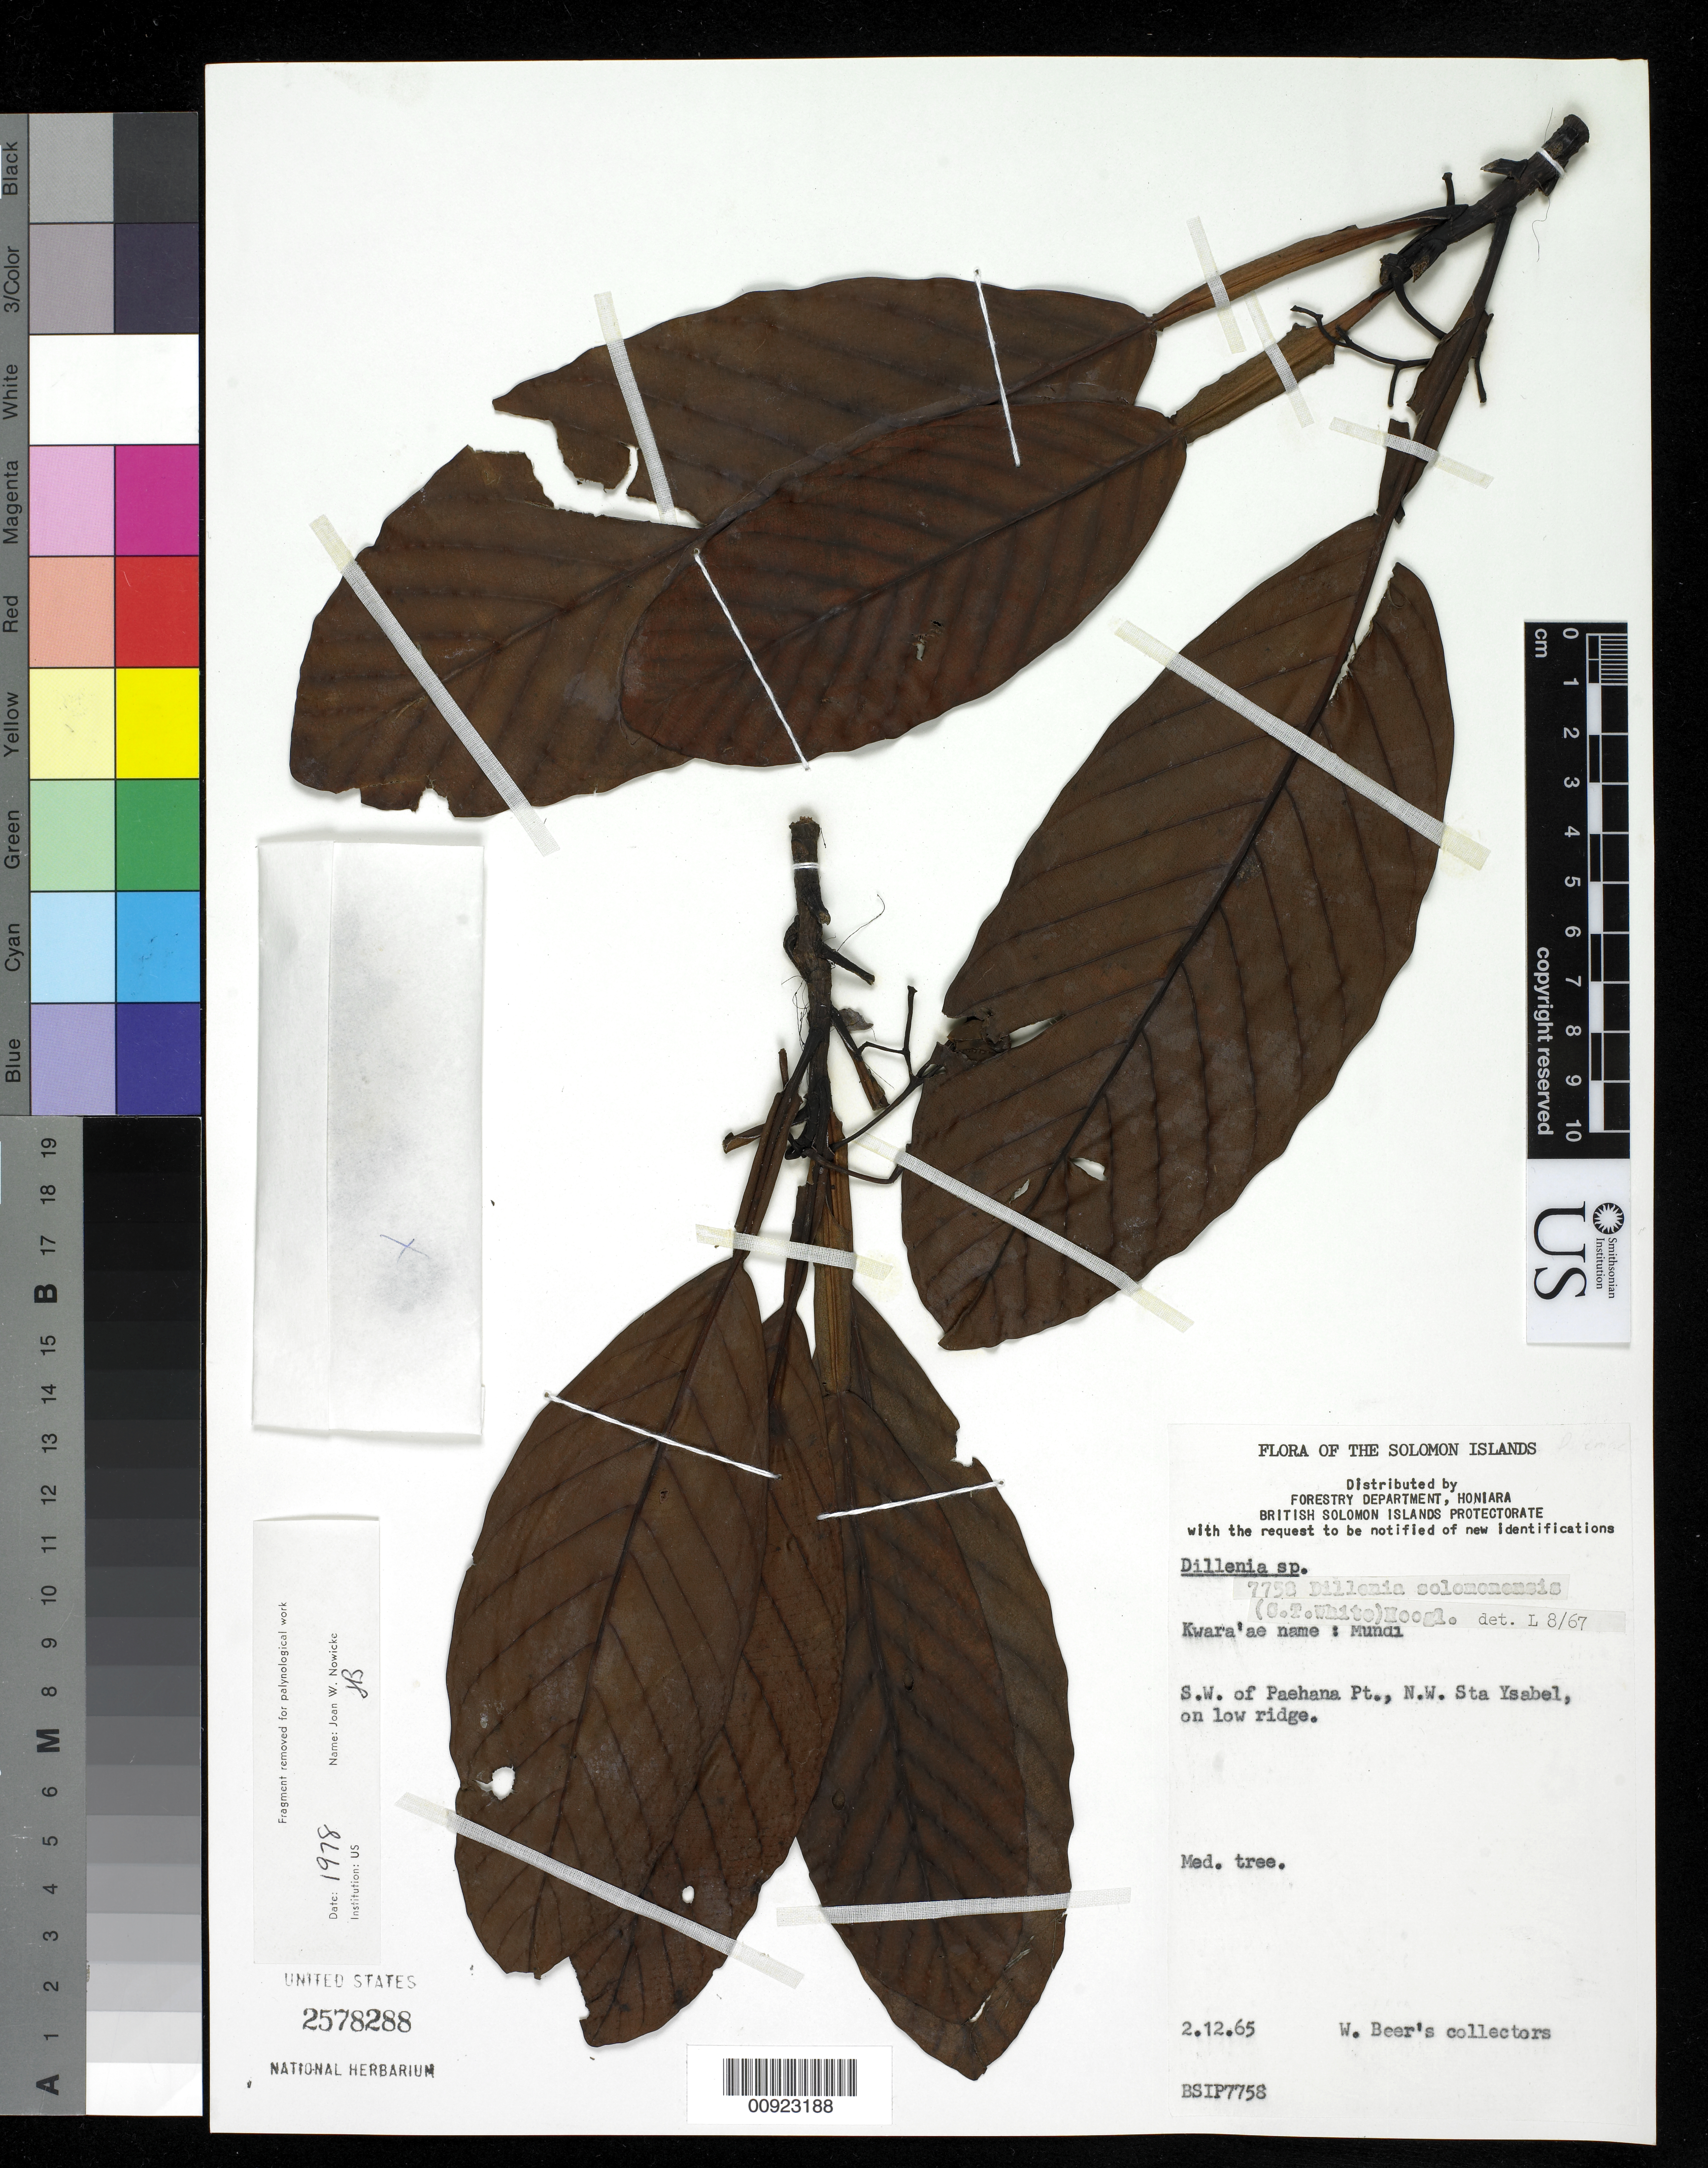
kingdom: Plantae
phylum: Tracheophyta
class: Magnoliopsida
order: Dilleniales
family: Dilleniaceae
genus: Dillenia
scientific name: Dillenia salomonensis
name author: (C.T. White) Hoogland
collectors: W. Beer's Collectors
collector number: BSIP 7758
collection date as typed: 12 Feb 1965 or 02 Dec 1965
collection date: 1965-02-12 or 1965-12-02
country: Solomon Islands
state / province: Isabel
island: Santa Isabel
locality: SW of Paehana Pt., NW Sta Ysabel, on low ridge.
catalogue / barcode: US 2578288